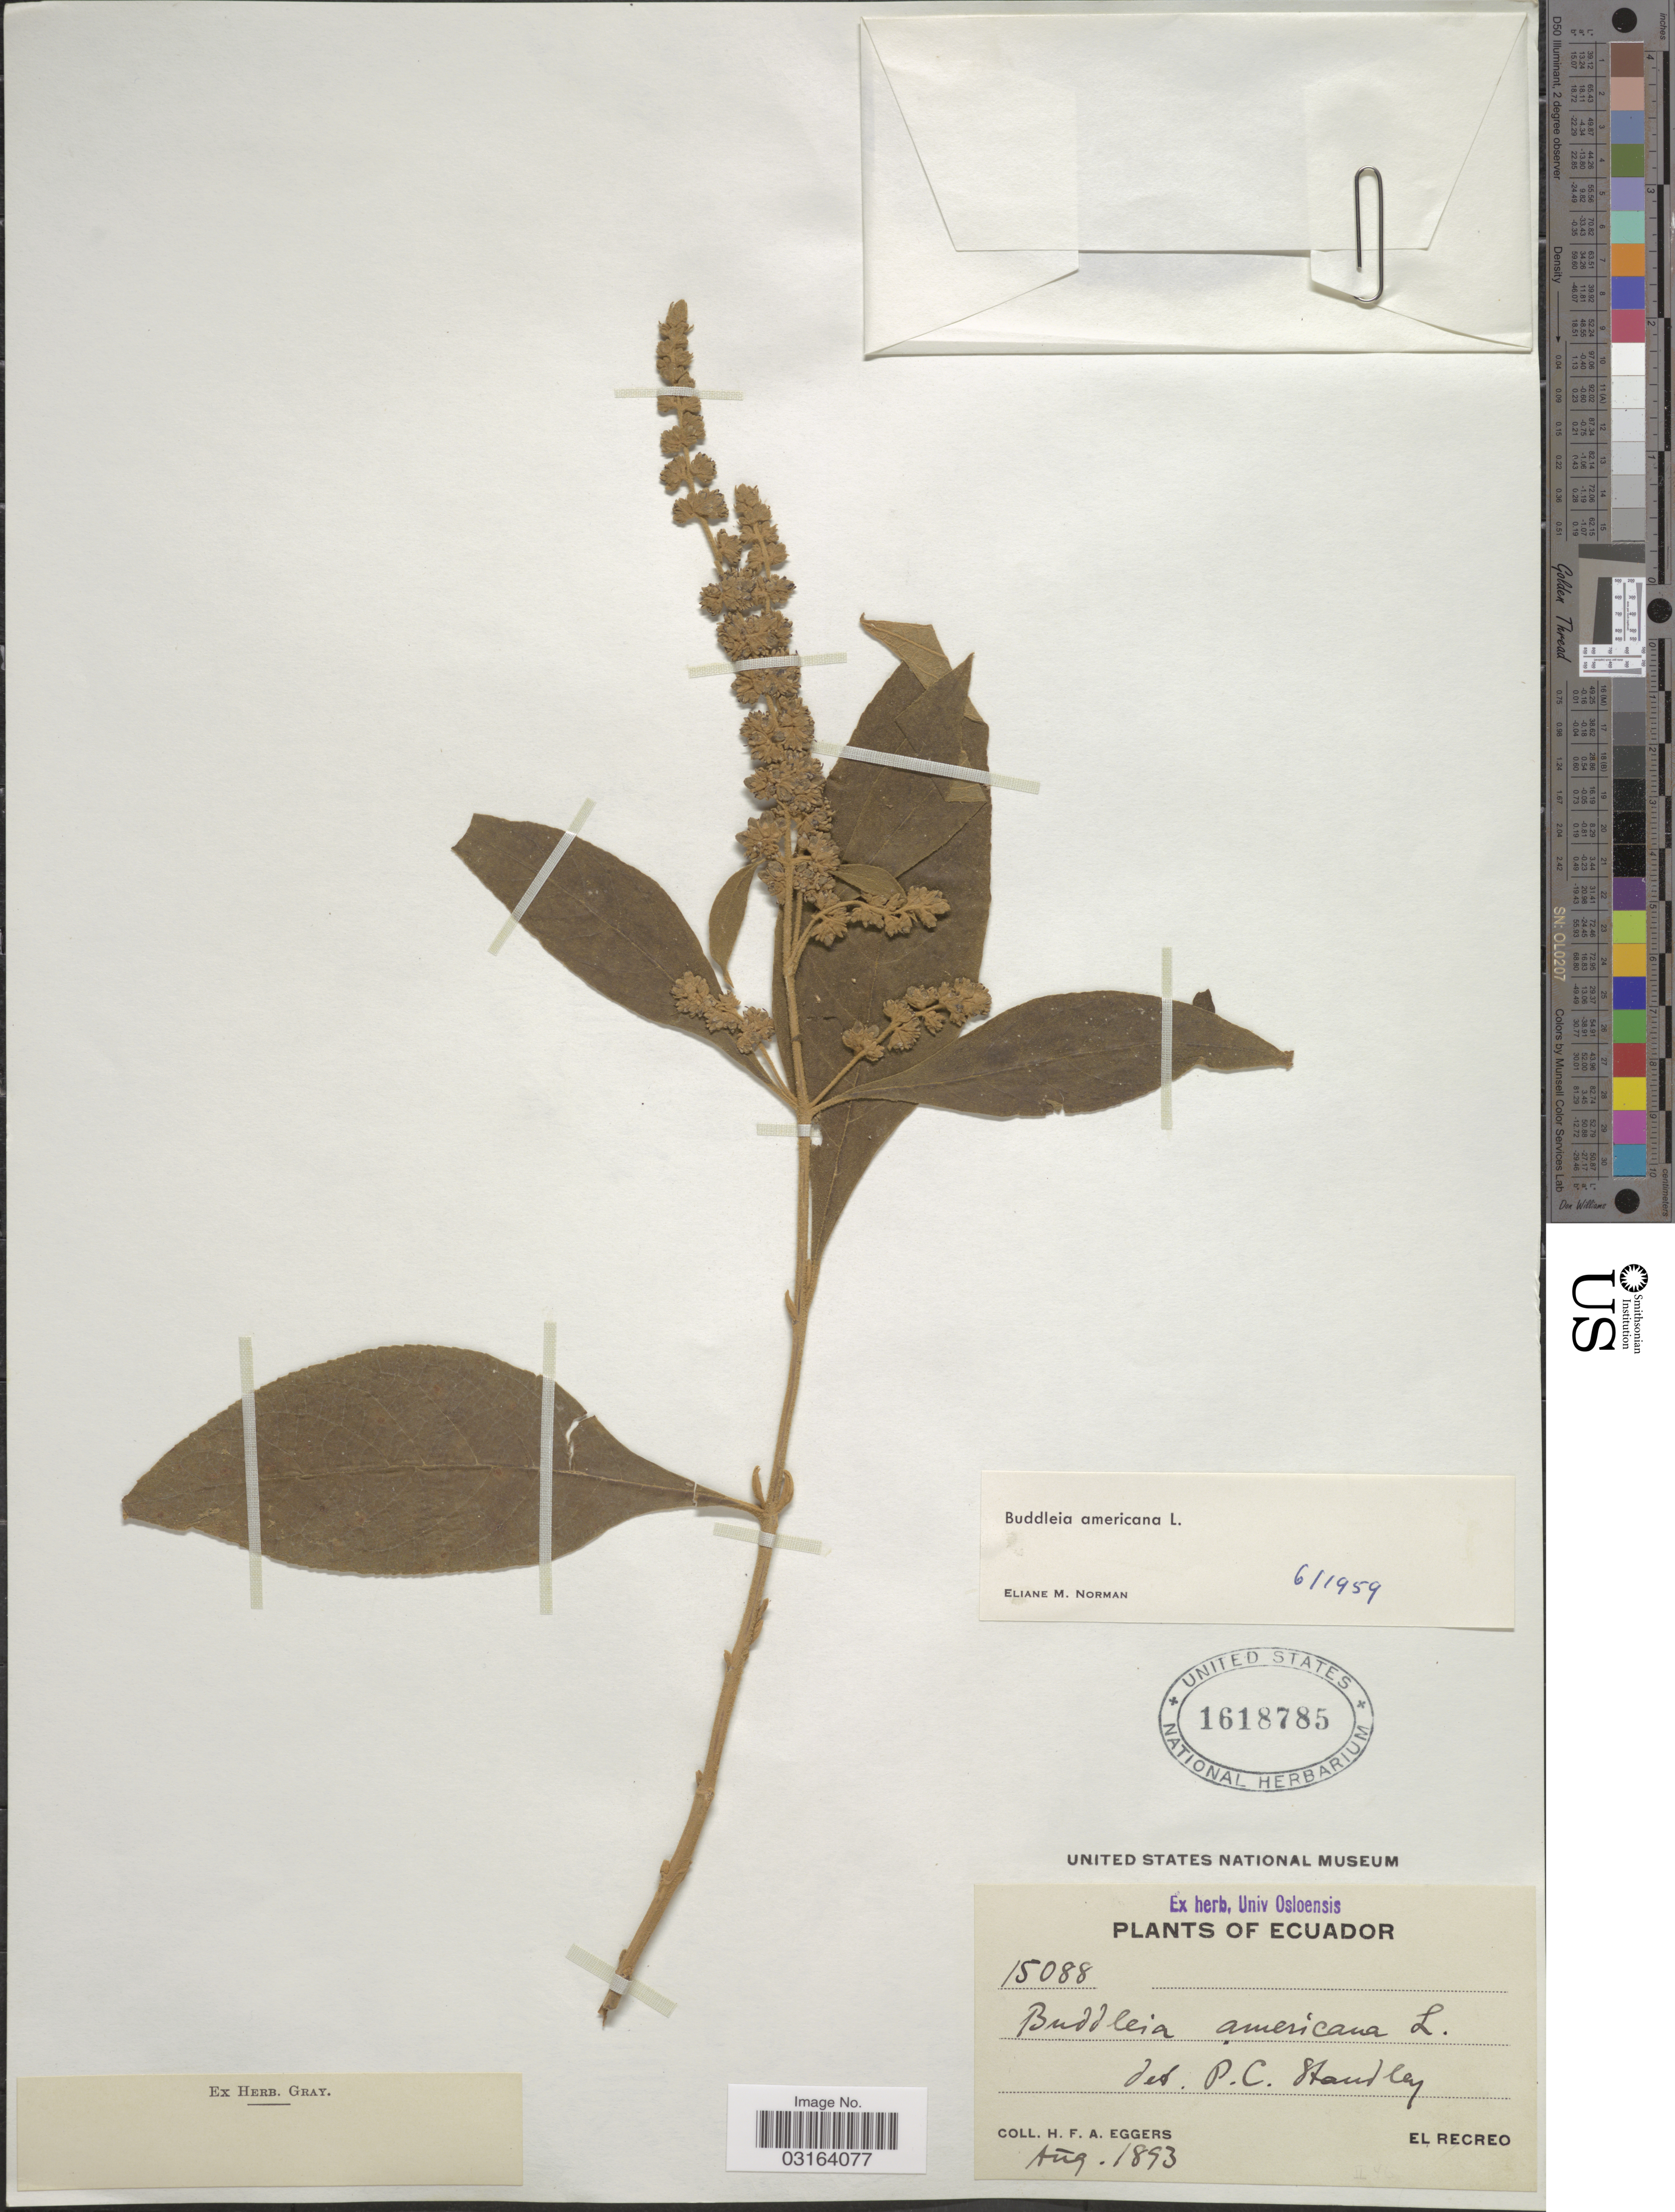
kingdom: Plantae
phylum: Tracheophyta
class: Magnoliopsida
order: Lamiales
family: Scrophulariaceae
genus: Buddleja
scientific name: Buddleja americana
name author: L.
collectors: H. Eggers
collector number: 15088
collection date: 1893-08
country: Ecuador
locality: El Recreo.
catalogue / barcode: US 1618785